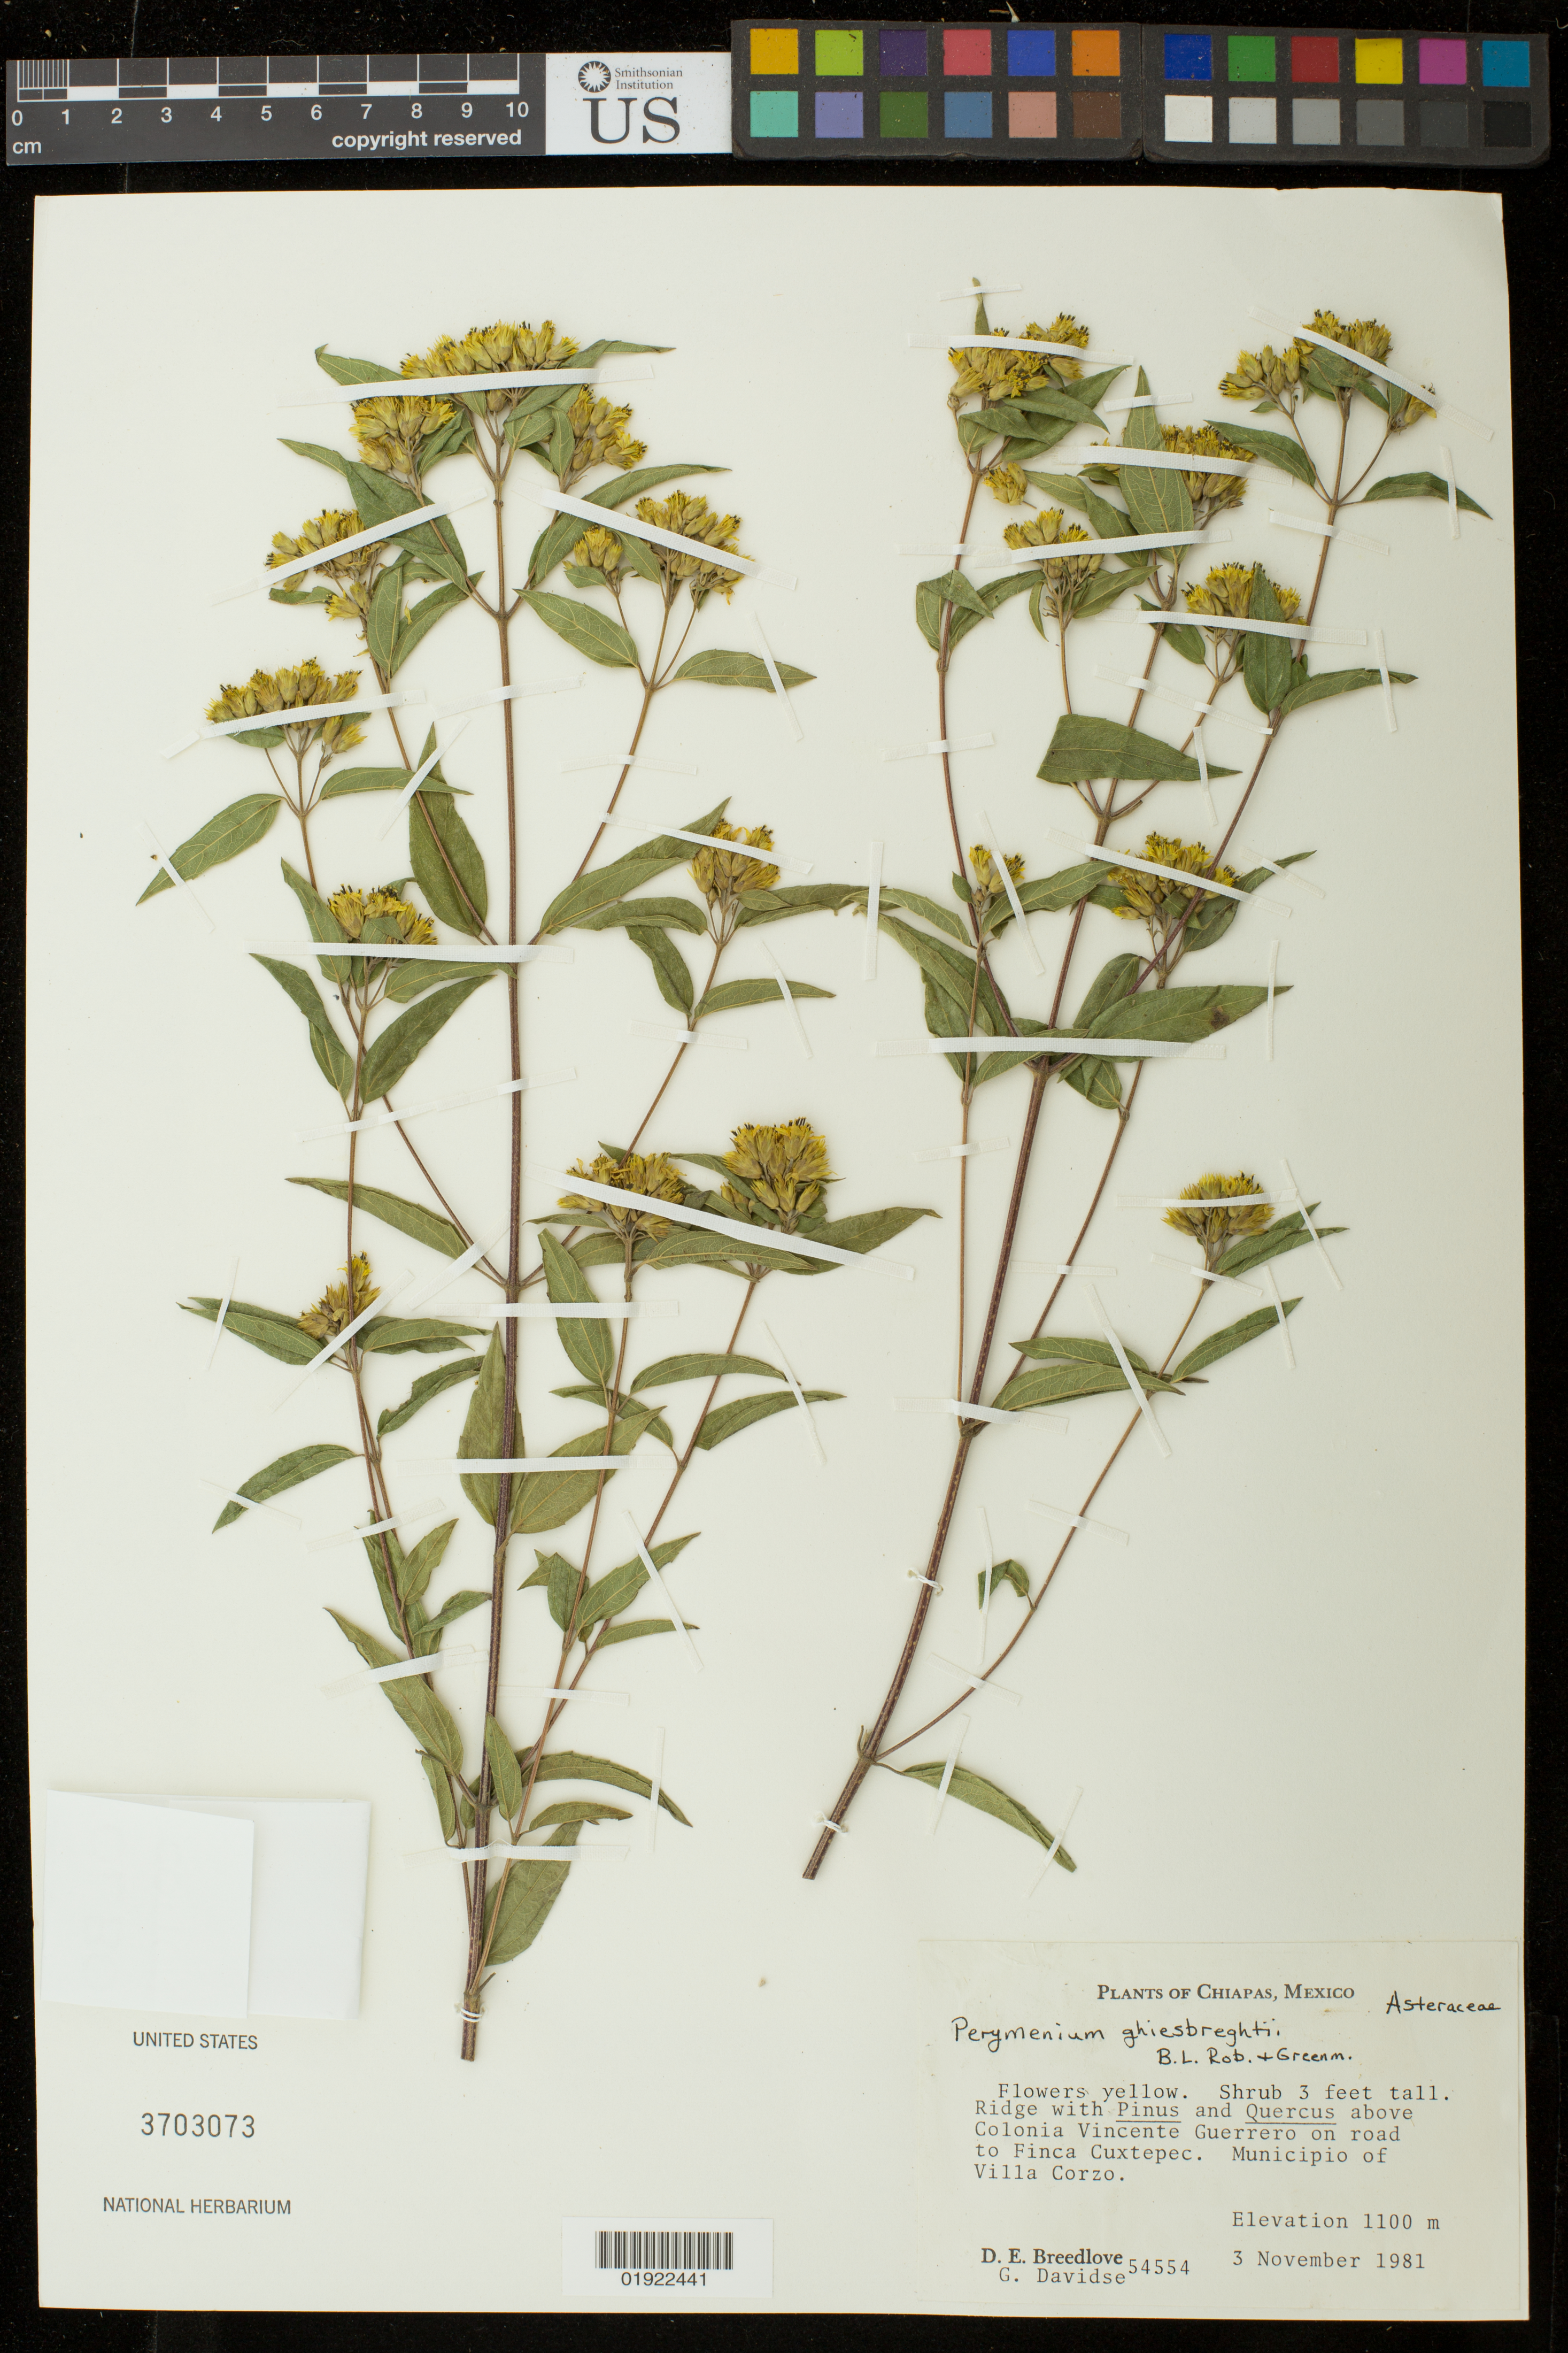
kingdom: Plantae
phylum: Tracheophyta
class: Magnoliopsida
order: Asterales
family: Asteraceae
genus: Perymenium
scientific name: Perymenium ghiesbreghtii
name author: B.L. Rob. & Greenm.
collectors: D. E. Breedlove & G. Davidse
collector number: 54554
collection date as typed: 3 November 1981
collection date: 1981-11-03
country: Mexico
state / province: Chiapas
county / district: Villa Corzo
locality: above Colonia Vincente Guerrero on road to Finca Cuxtepec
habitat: ridge with Pinus and Quercus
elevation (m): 1100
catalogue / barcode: US 3703073